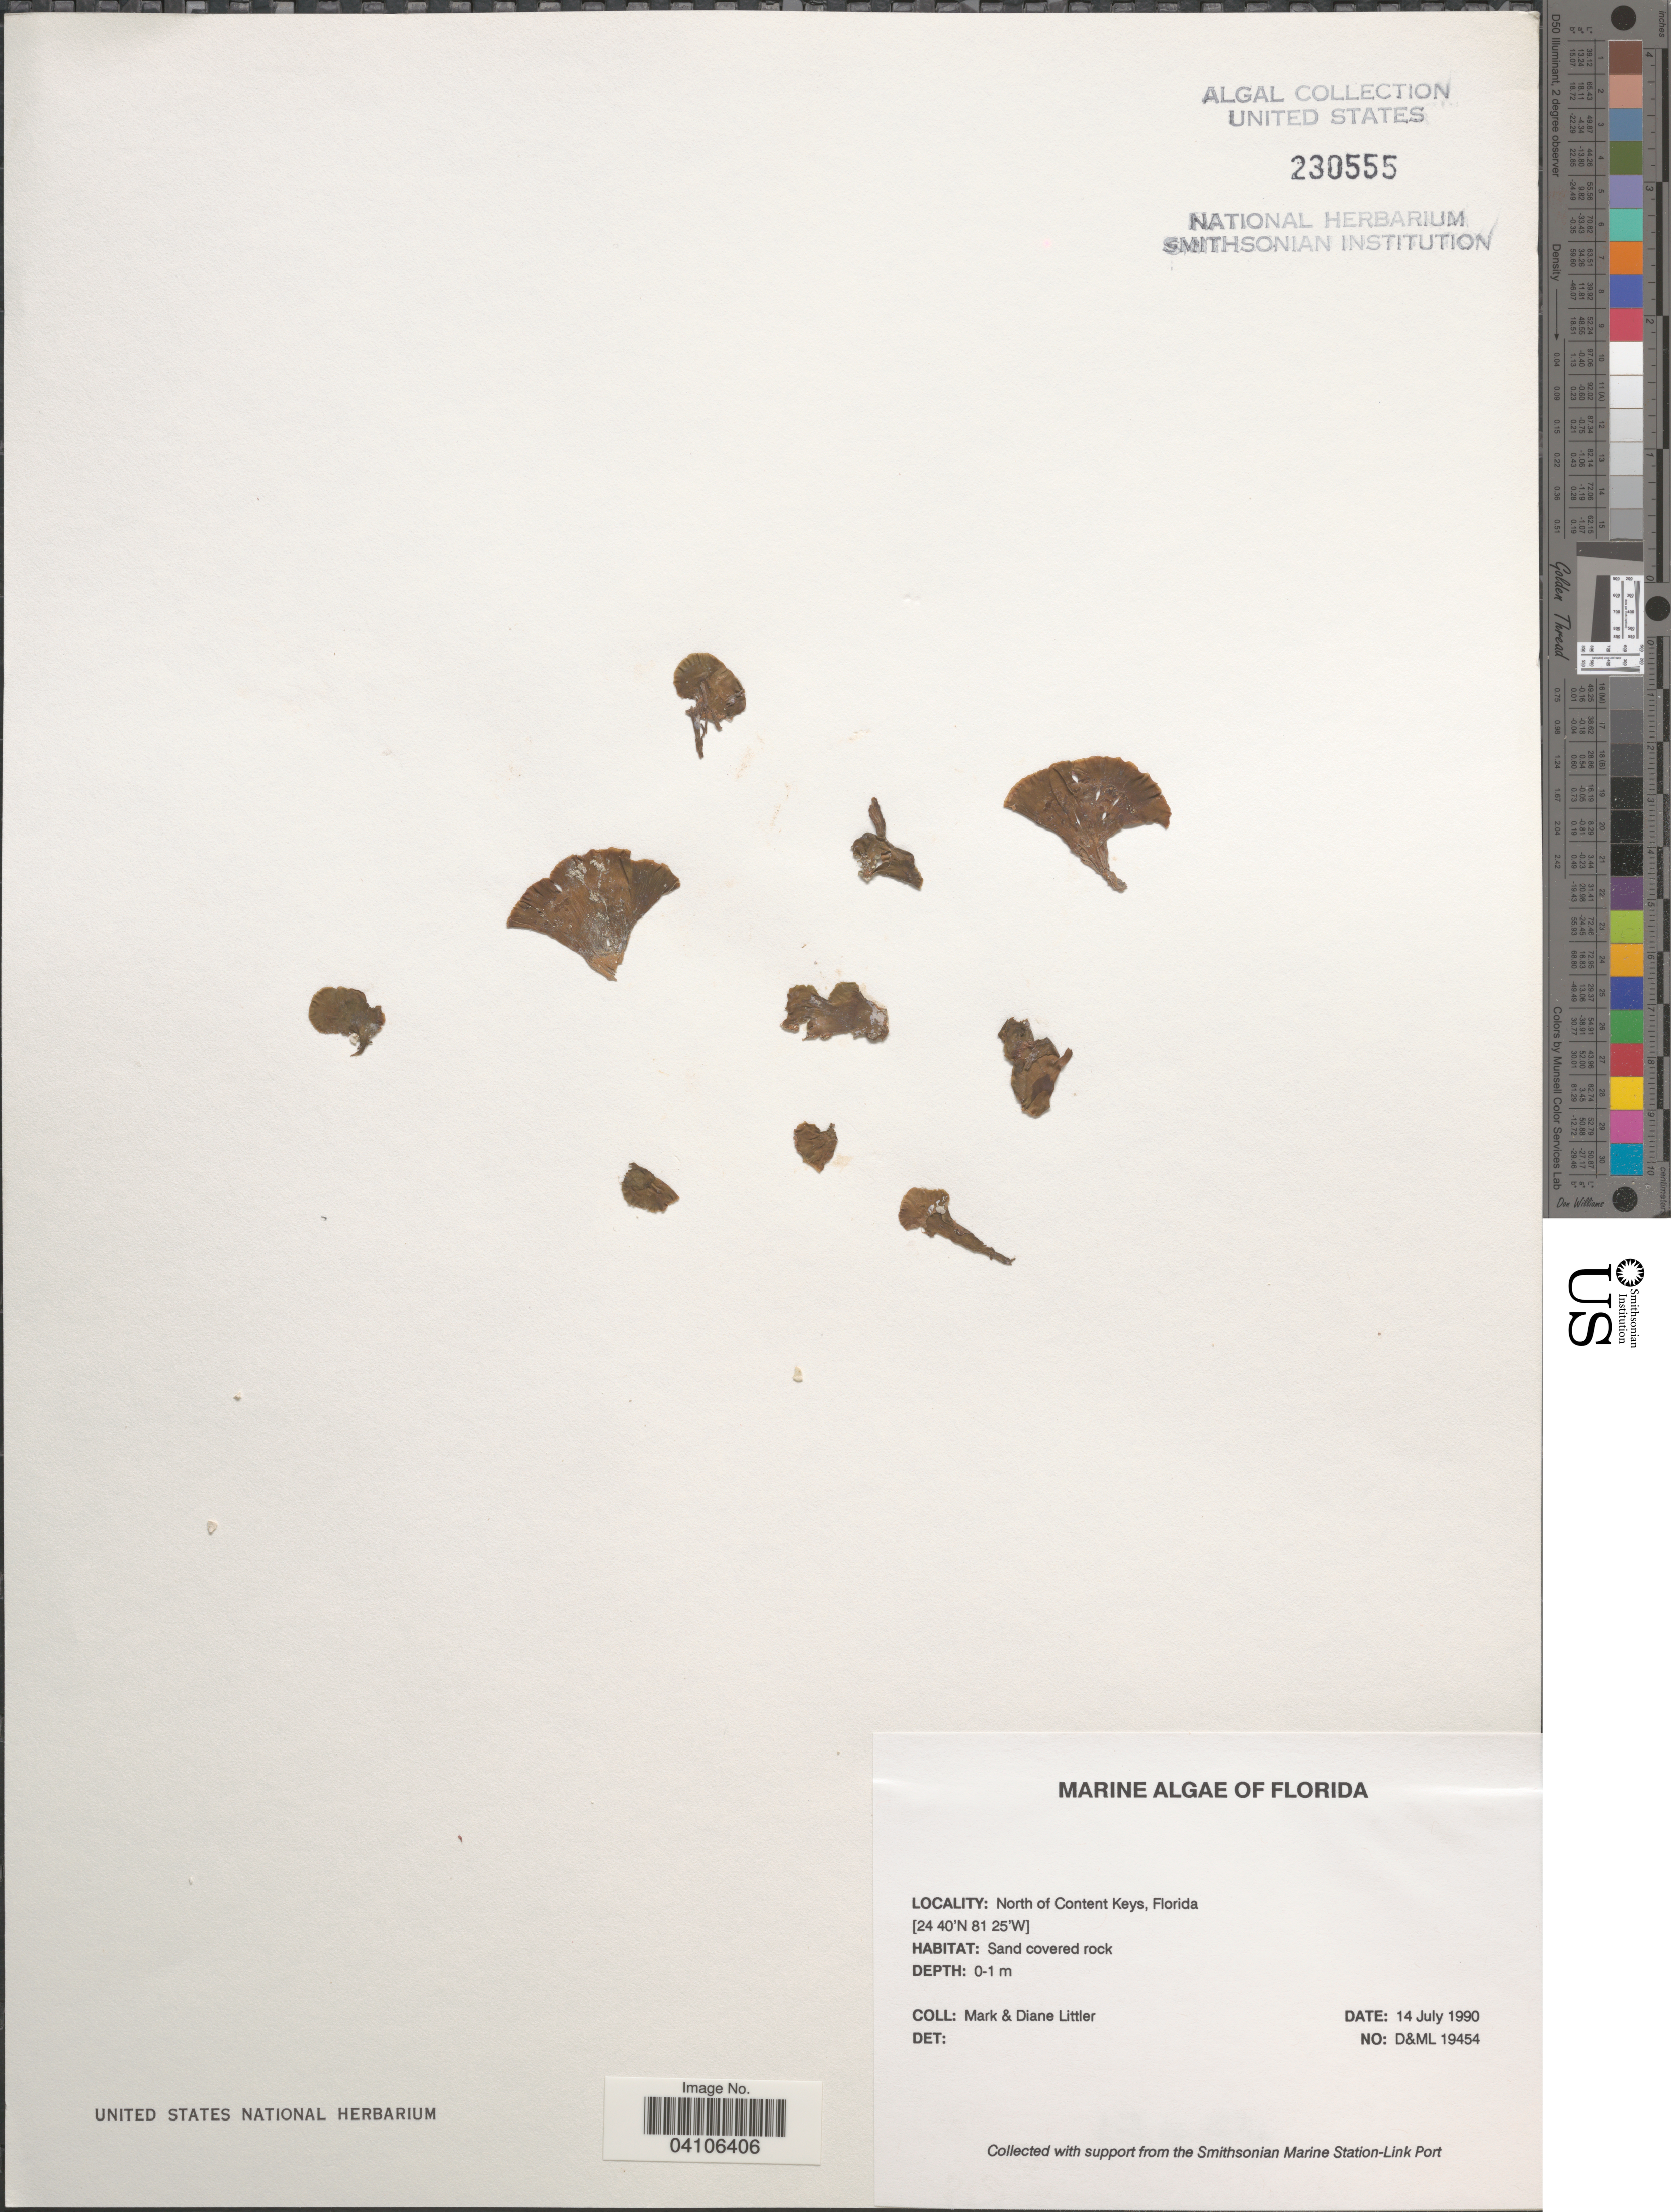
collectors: M. M. Littler & D. S. Littler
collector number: D&ML19454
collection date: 1990-07-14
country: United States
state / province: Florida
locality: North of Content Keys.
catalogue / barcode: US 230555